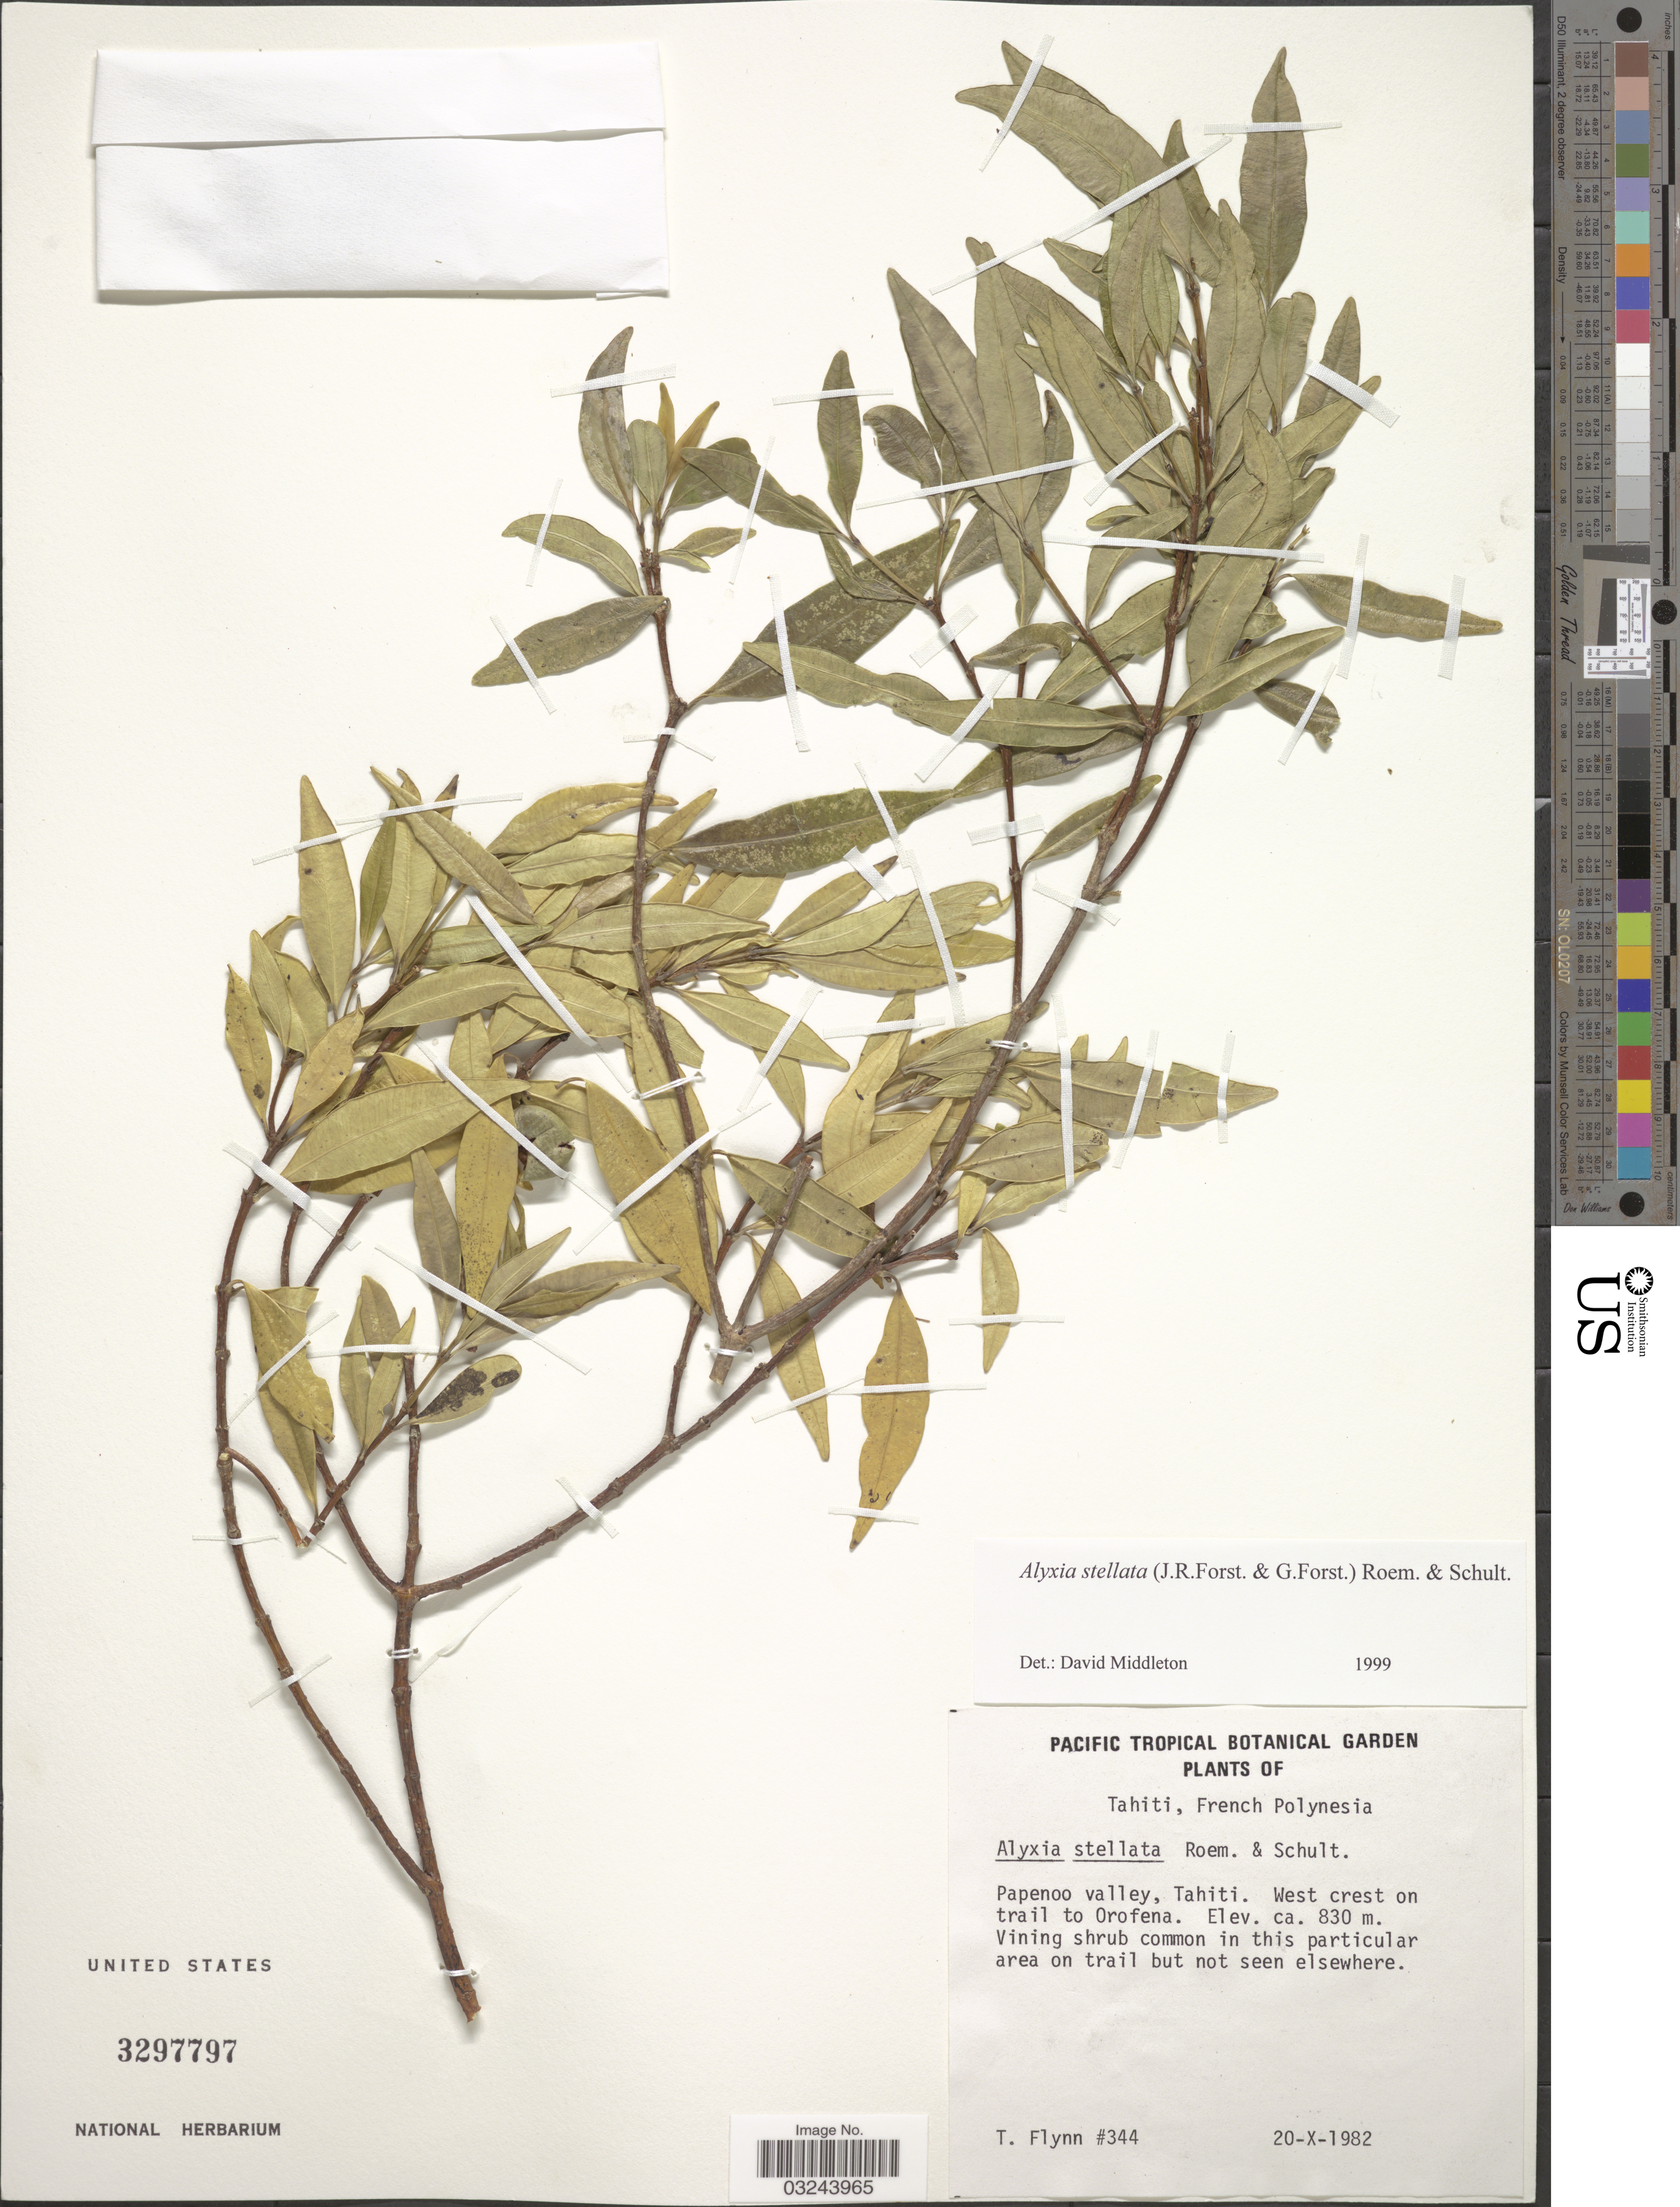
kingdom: Plantae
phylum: Tracheophyta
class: Magnoliopsida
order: Gentianales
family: Apocynaceae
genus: Alyxia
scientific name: Alyxia stellata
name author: (J.R. Forst. & G. Forst.) Roem. & Schult.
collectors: T. Flynn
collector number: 344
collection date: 1982-10-20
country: French Polynesia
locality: Tahiti. Papenoo valley, Tahiti. West crest on trail to Orofena.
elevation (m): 830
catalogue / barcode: US 3297797